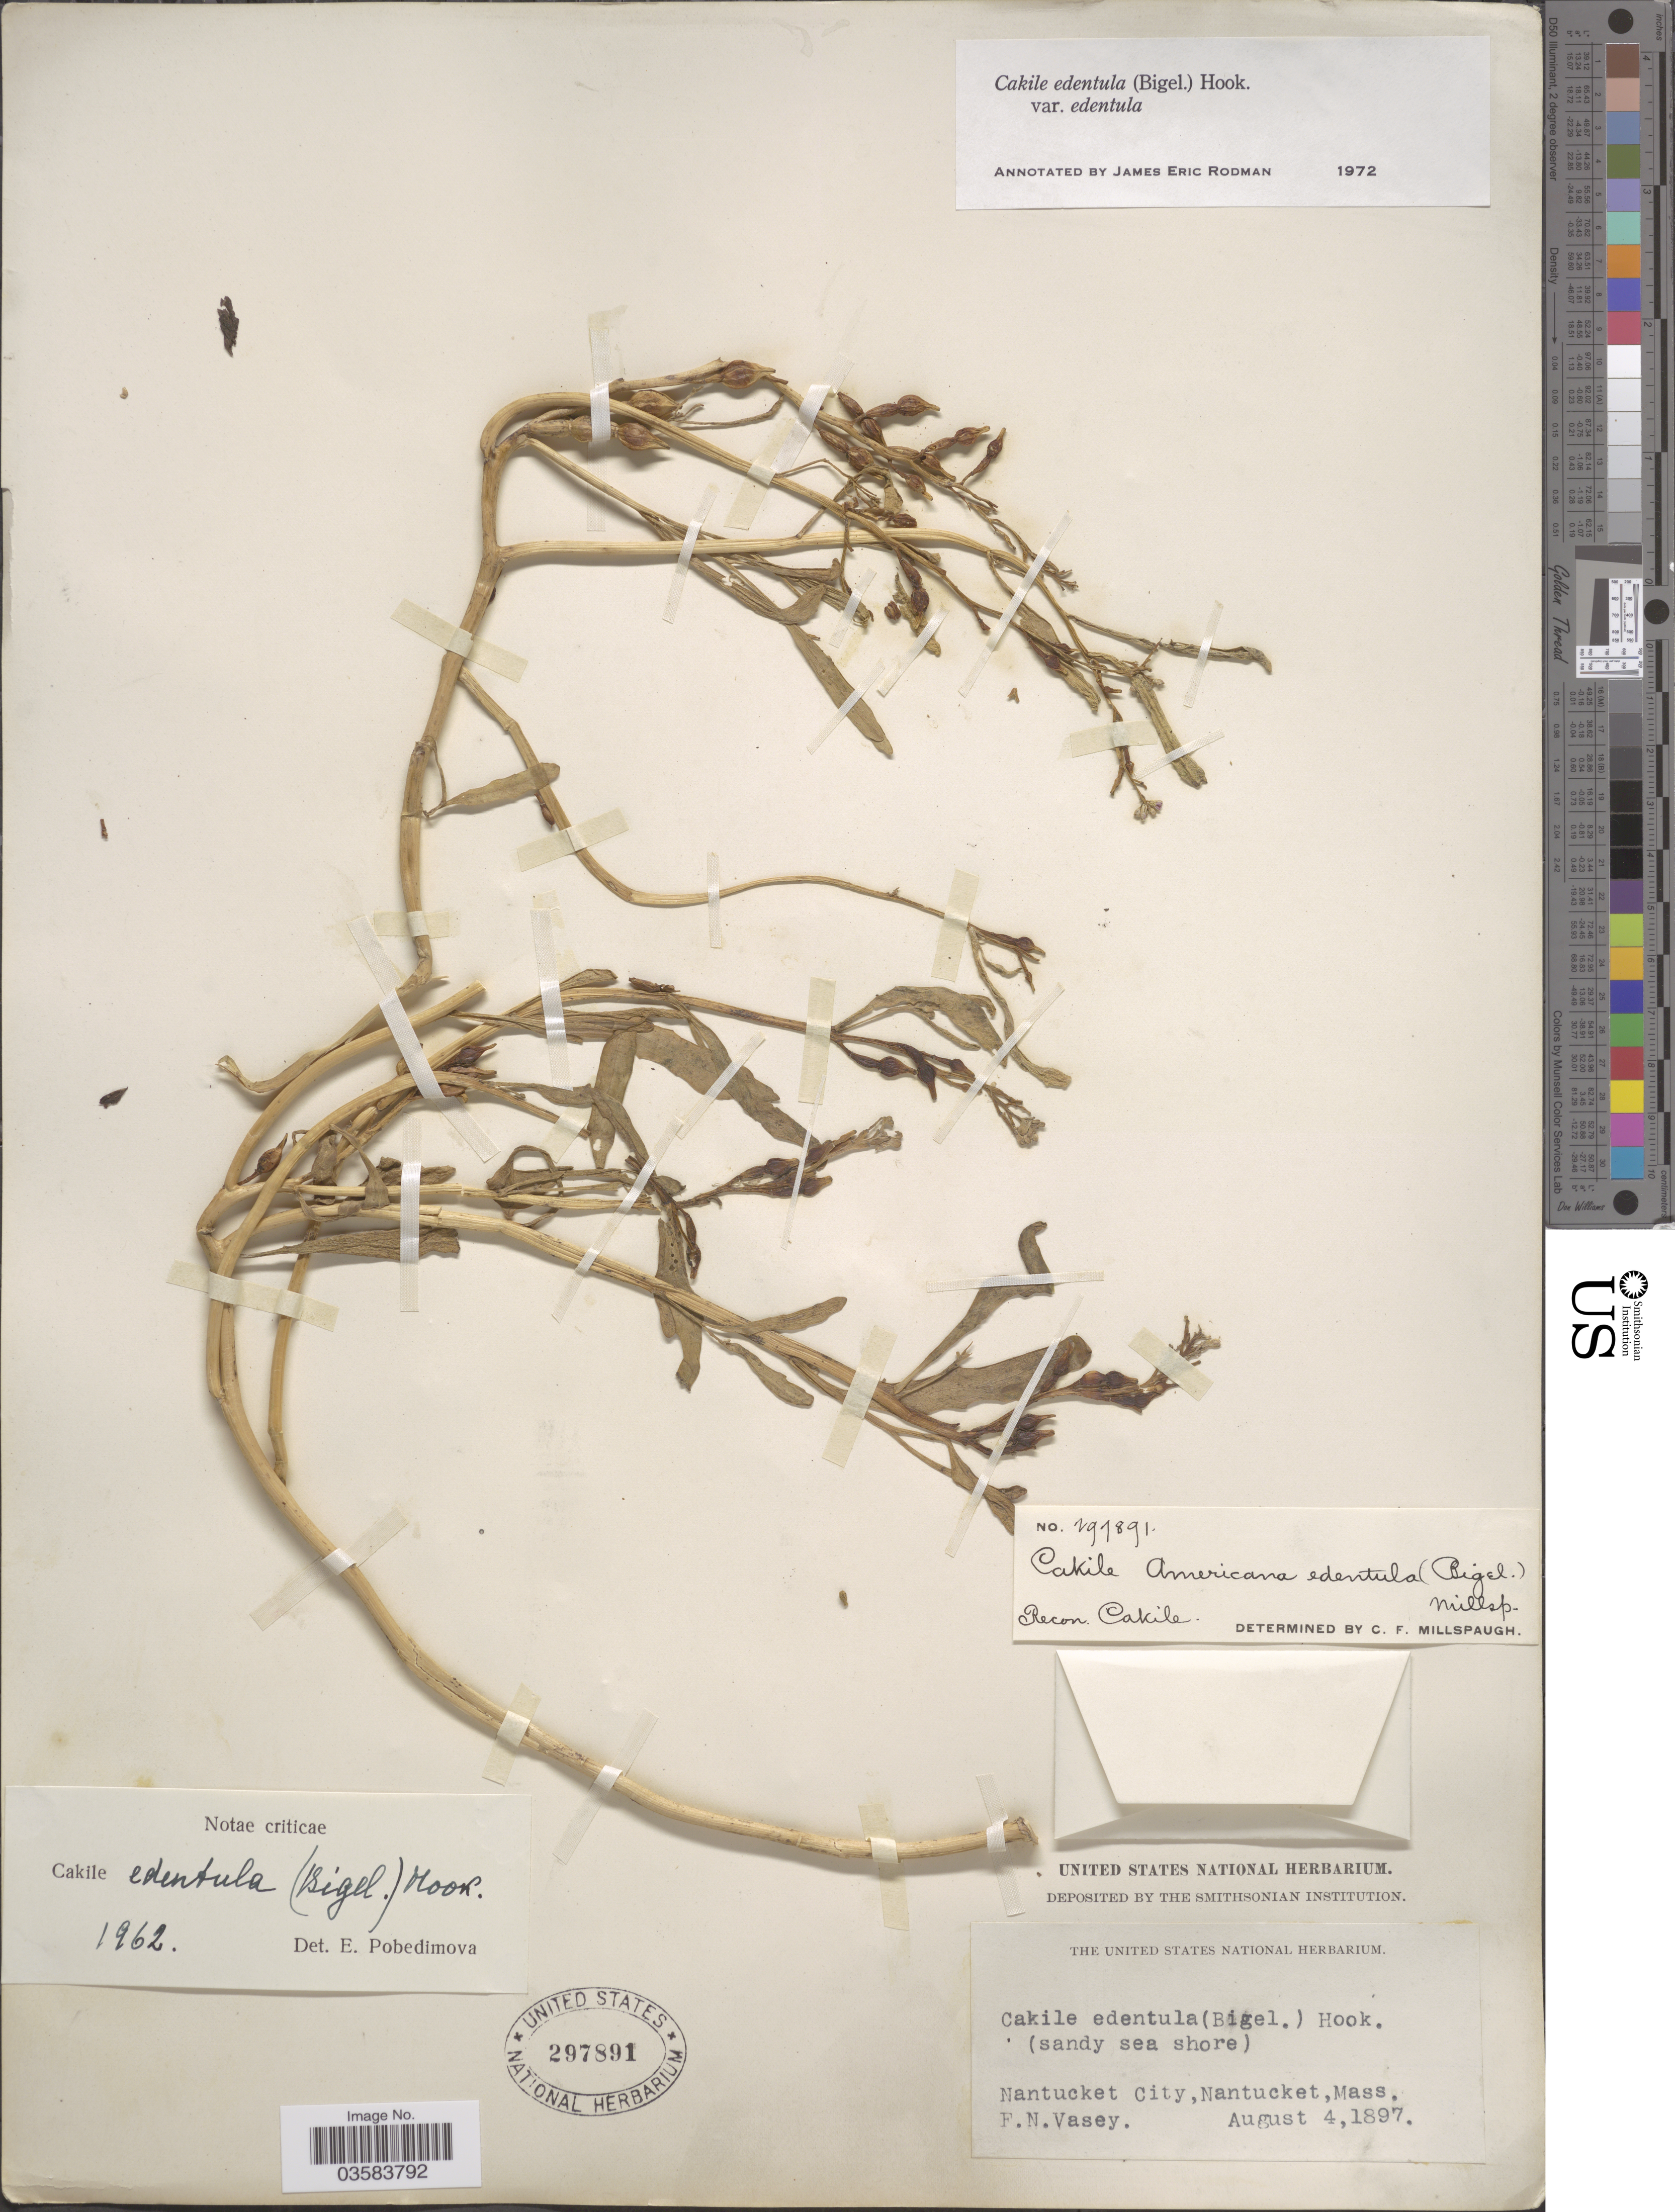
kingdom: Plantae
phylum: Tracheophyta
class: Magnoliopsida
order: Brassicales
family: Brassicaceae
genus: Cakile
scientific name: Cakile edentula var. edentula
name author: (Bigelow) Hook.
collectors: F. N. Vasey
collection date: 1897-08-04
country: United States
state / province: Massachusetts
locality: Nantucket City, Nantucket, Mass.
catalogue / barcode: US 297891